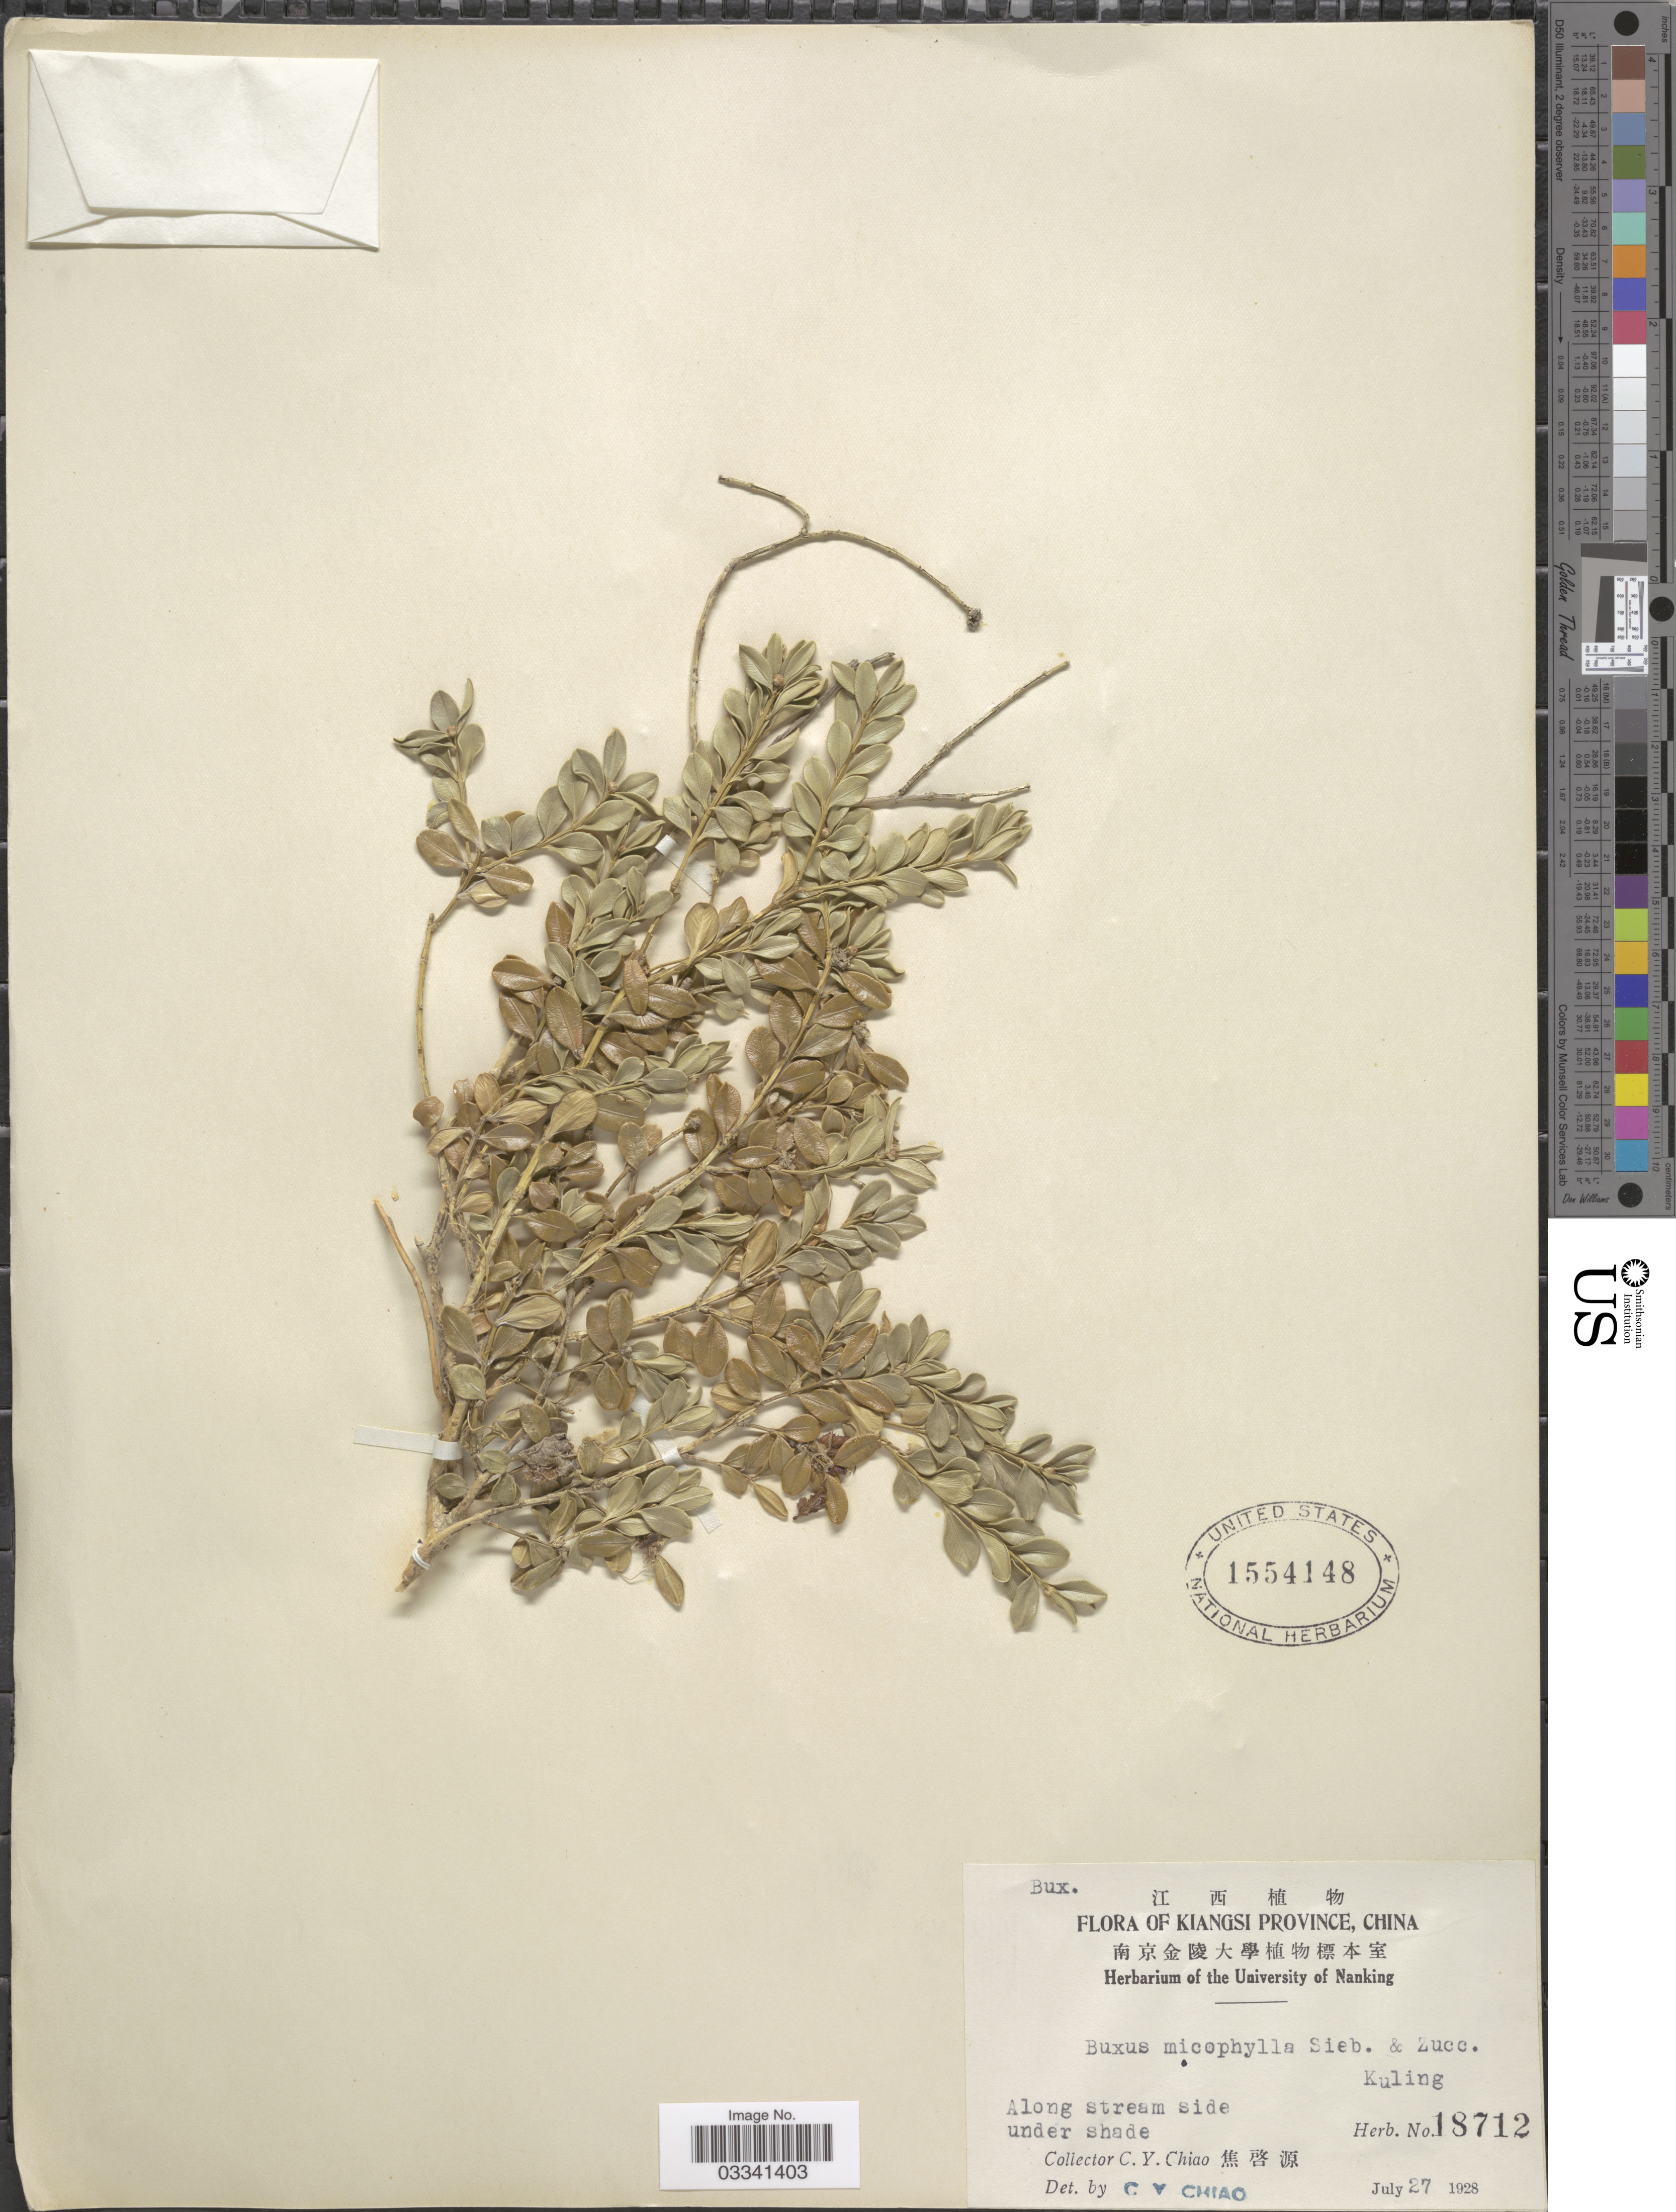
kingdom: Plantae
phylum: Tracheophyta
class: Magnoliopsida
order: Buxales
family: Buxaceae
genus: Buxus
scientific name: Buxus microphylla var. sinica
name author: Rehder & E.H. Wilson in Sarg.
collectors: C. Y. Chiao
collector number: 18712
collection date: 1928-07-27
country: China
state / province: Jiangxi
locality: Kiangsi Province. Kuling.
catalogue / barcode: US 1554148